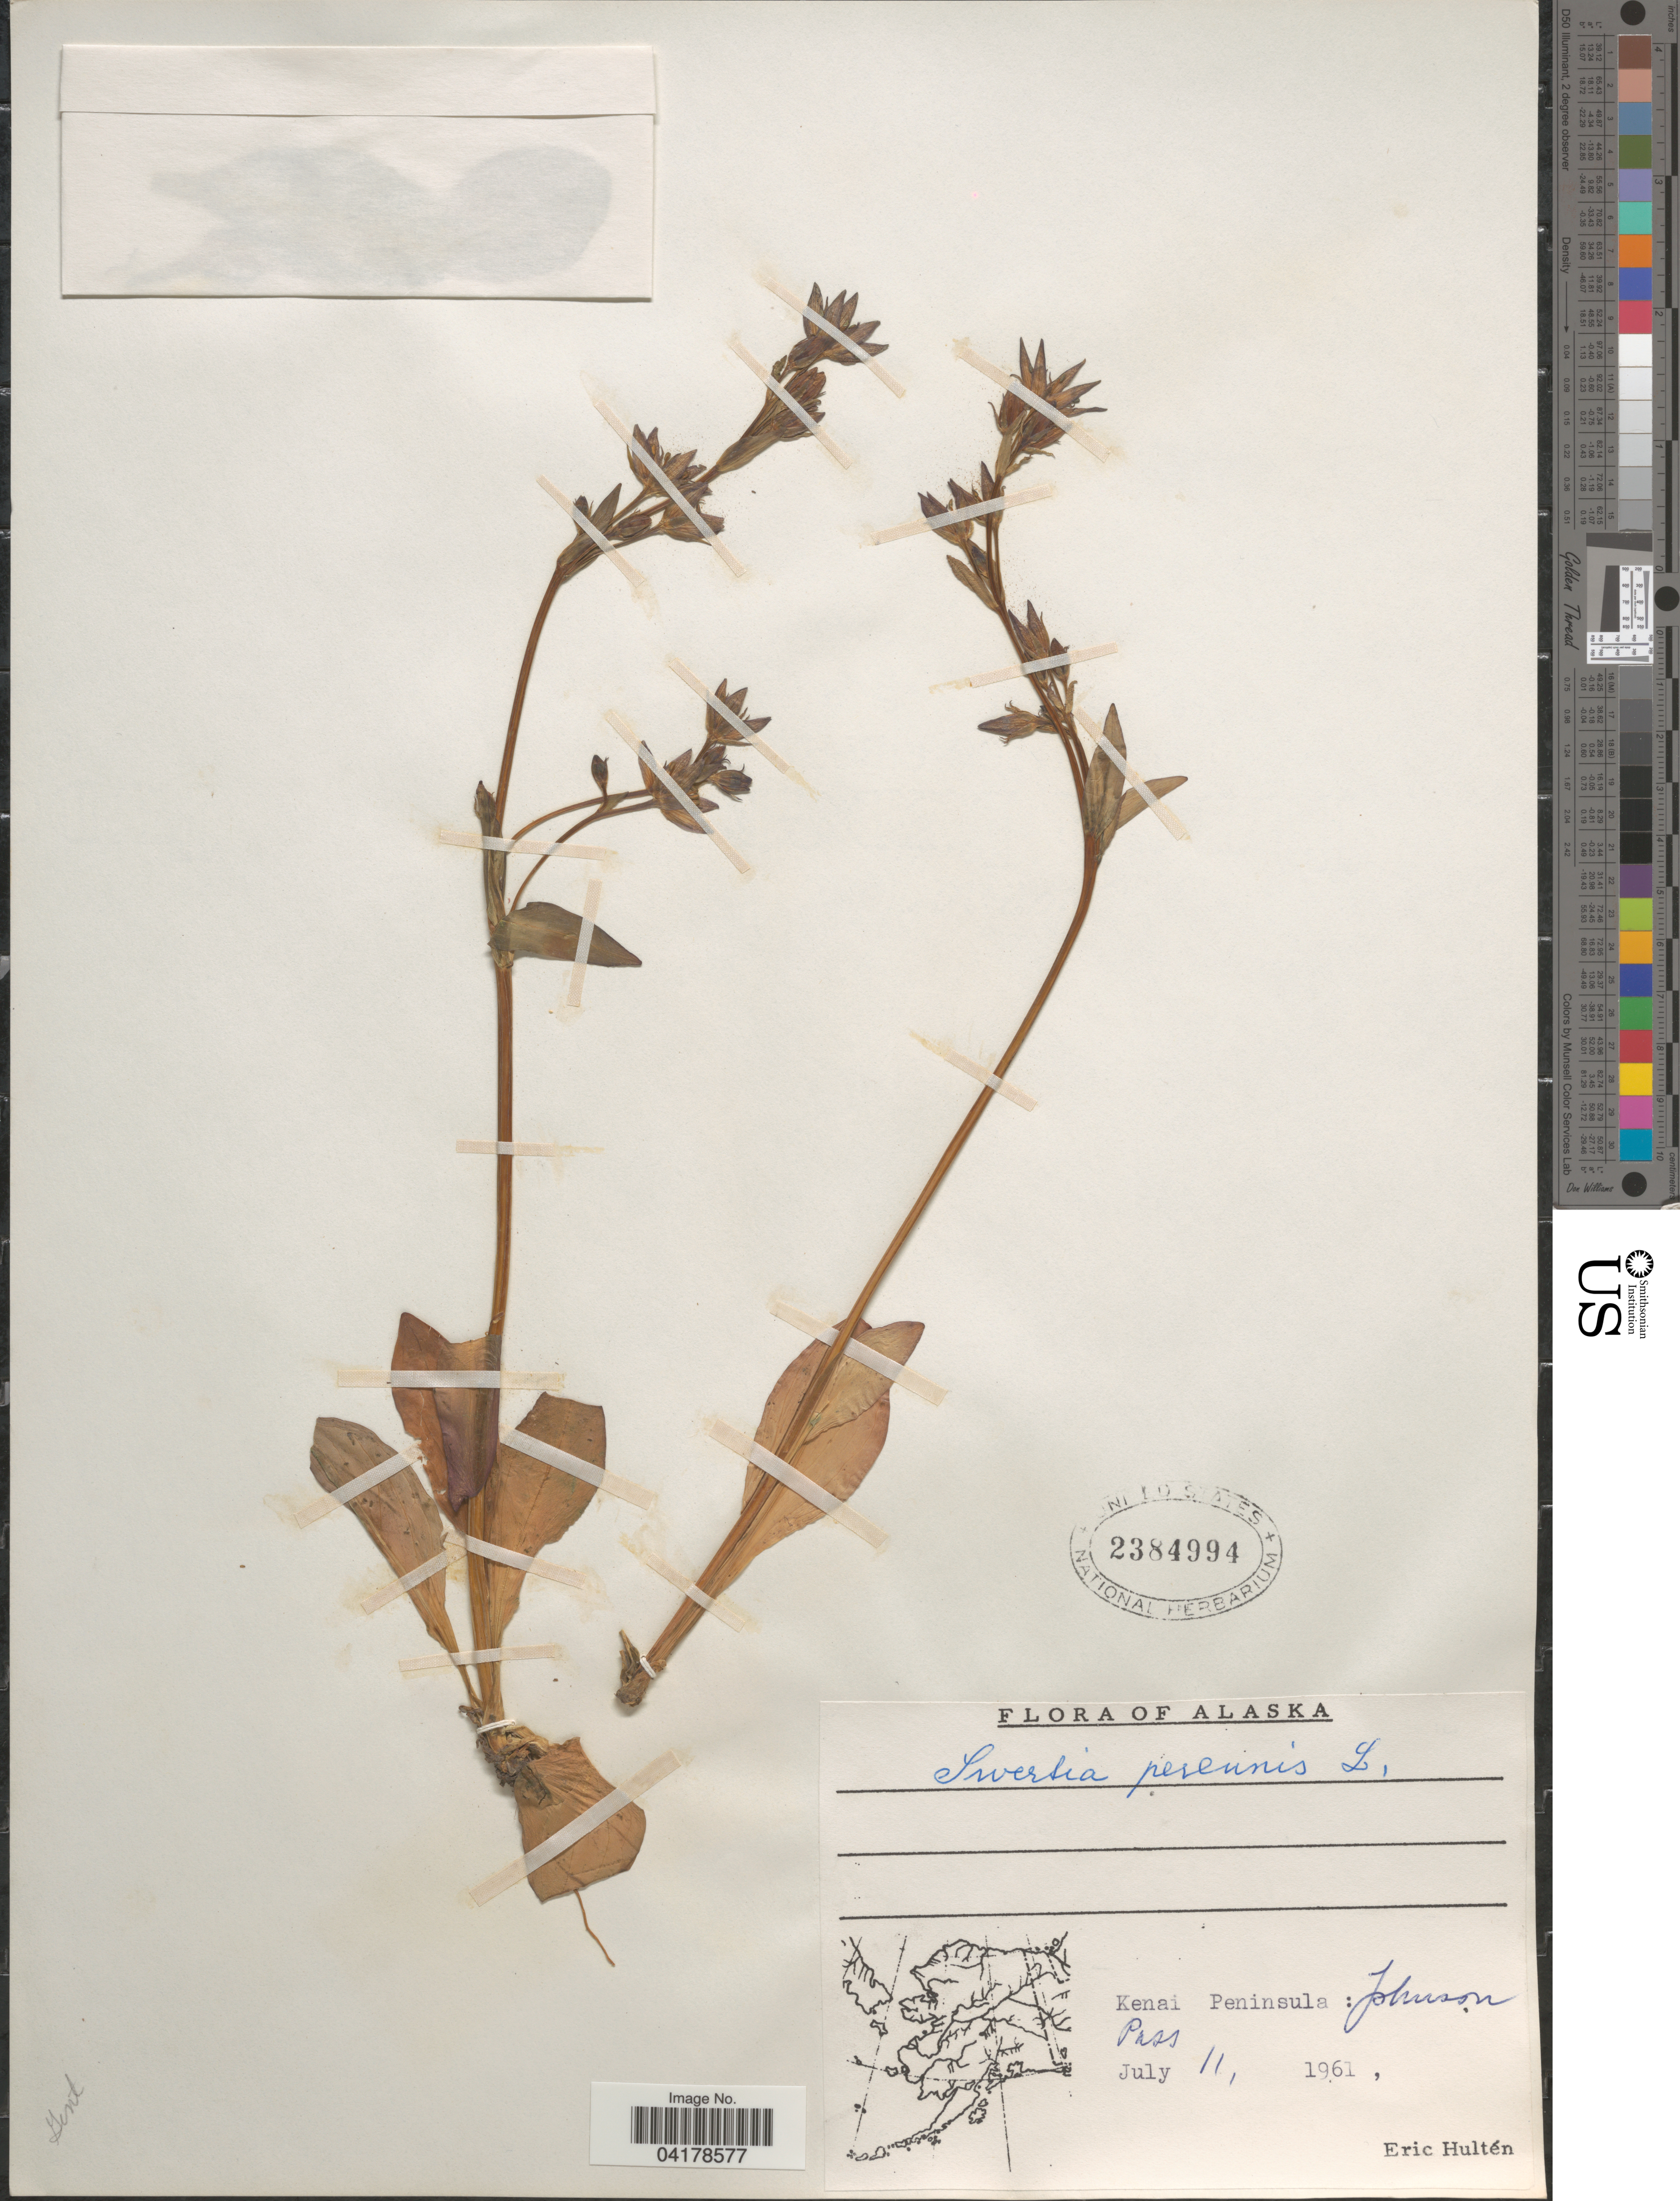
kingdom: Plantae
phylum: Tracheophyta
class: Magnoliopsida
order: Gentianales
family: Gentianaceae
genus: Swertia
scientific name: Swertia perennis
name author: L.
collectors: E. G. Hultén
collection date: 1961-07-11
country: United States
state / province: Alaska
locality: Kenai Peninsula: Johnson Pass.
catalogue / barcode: US 2384994